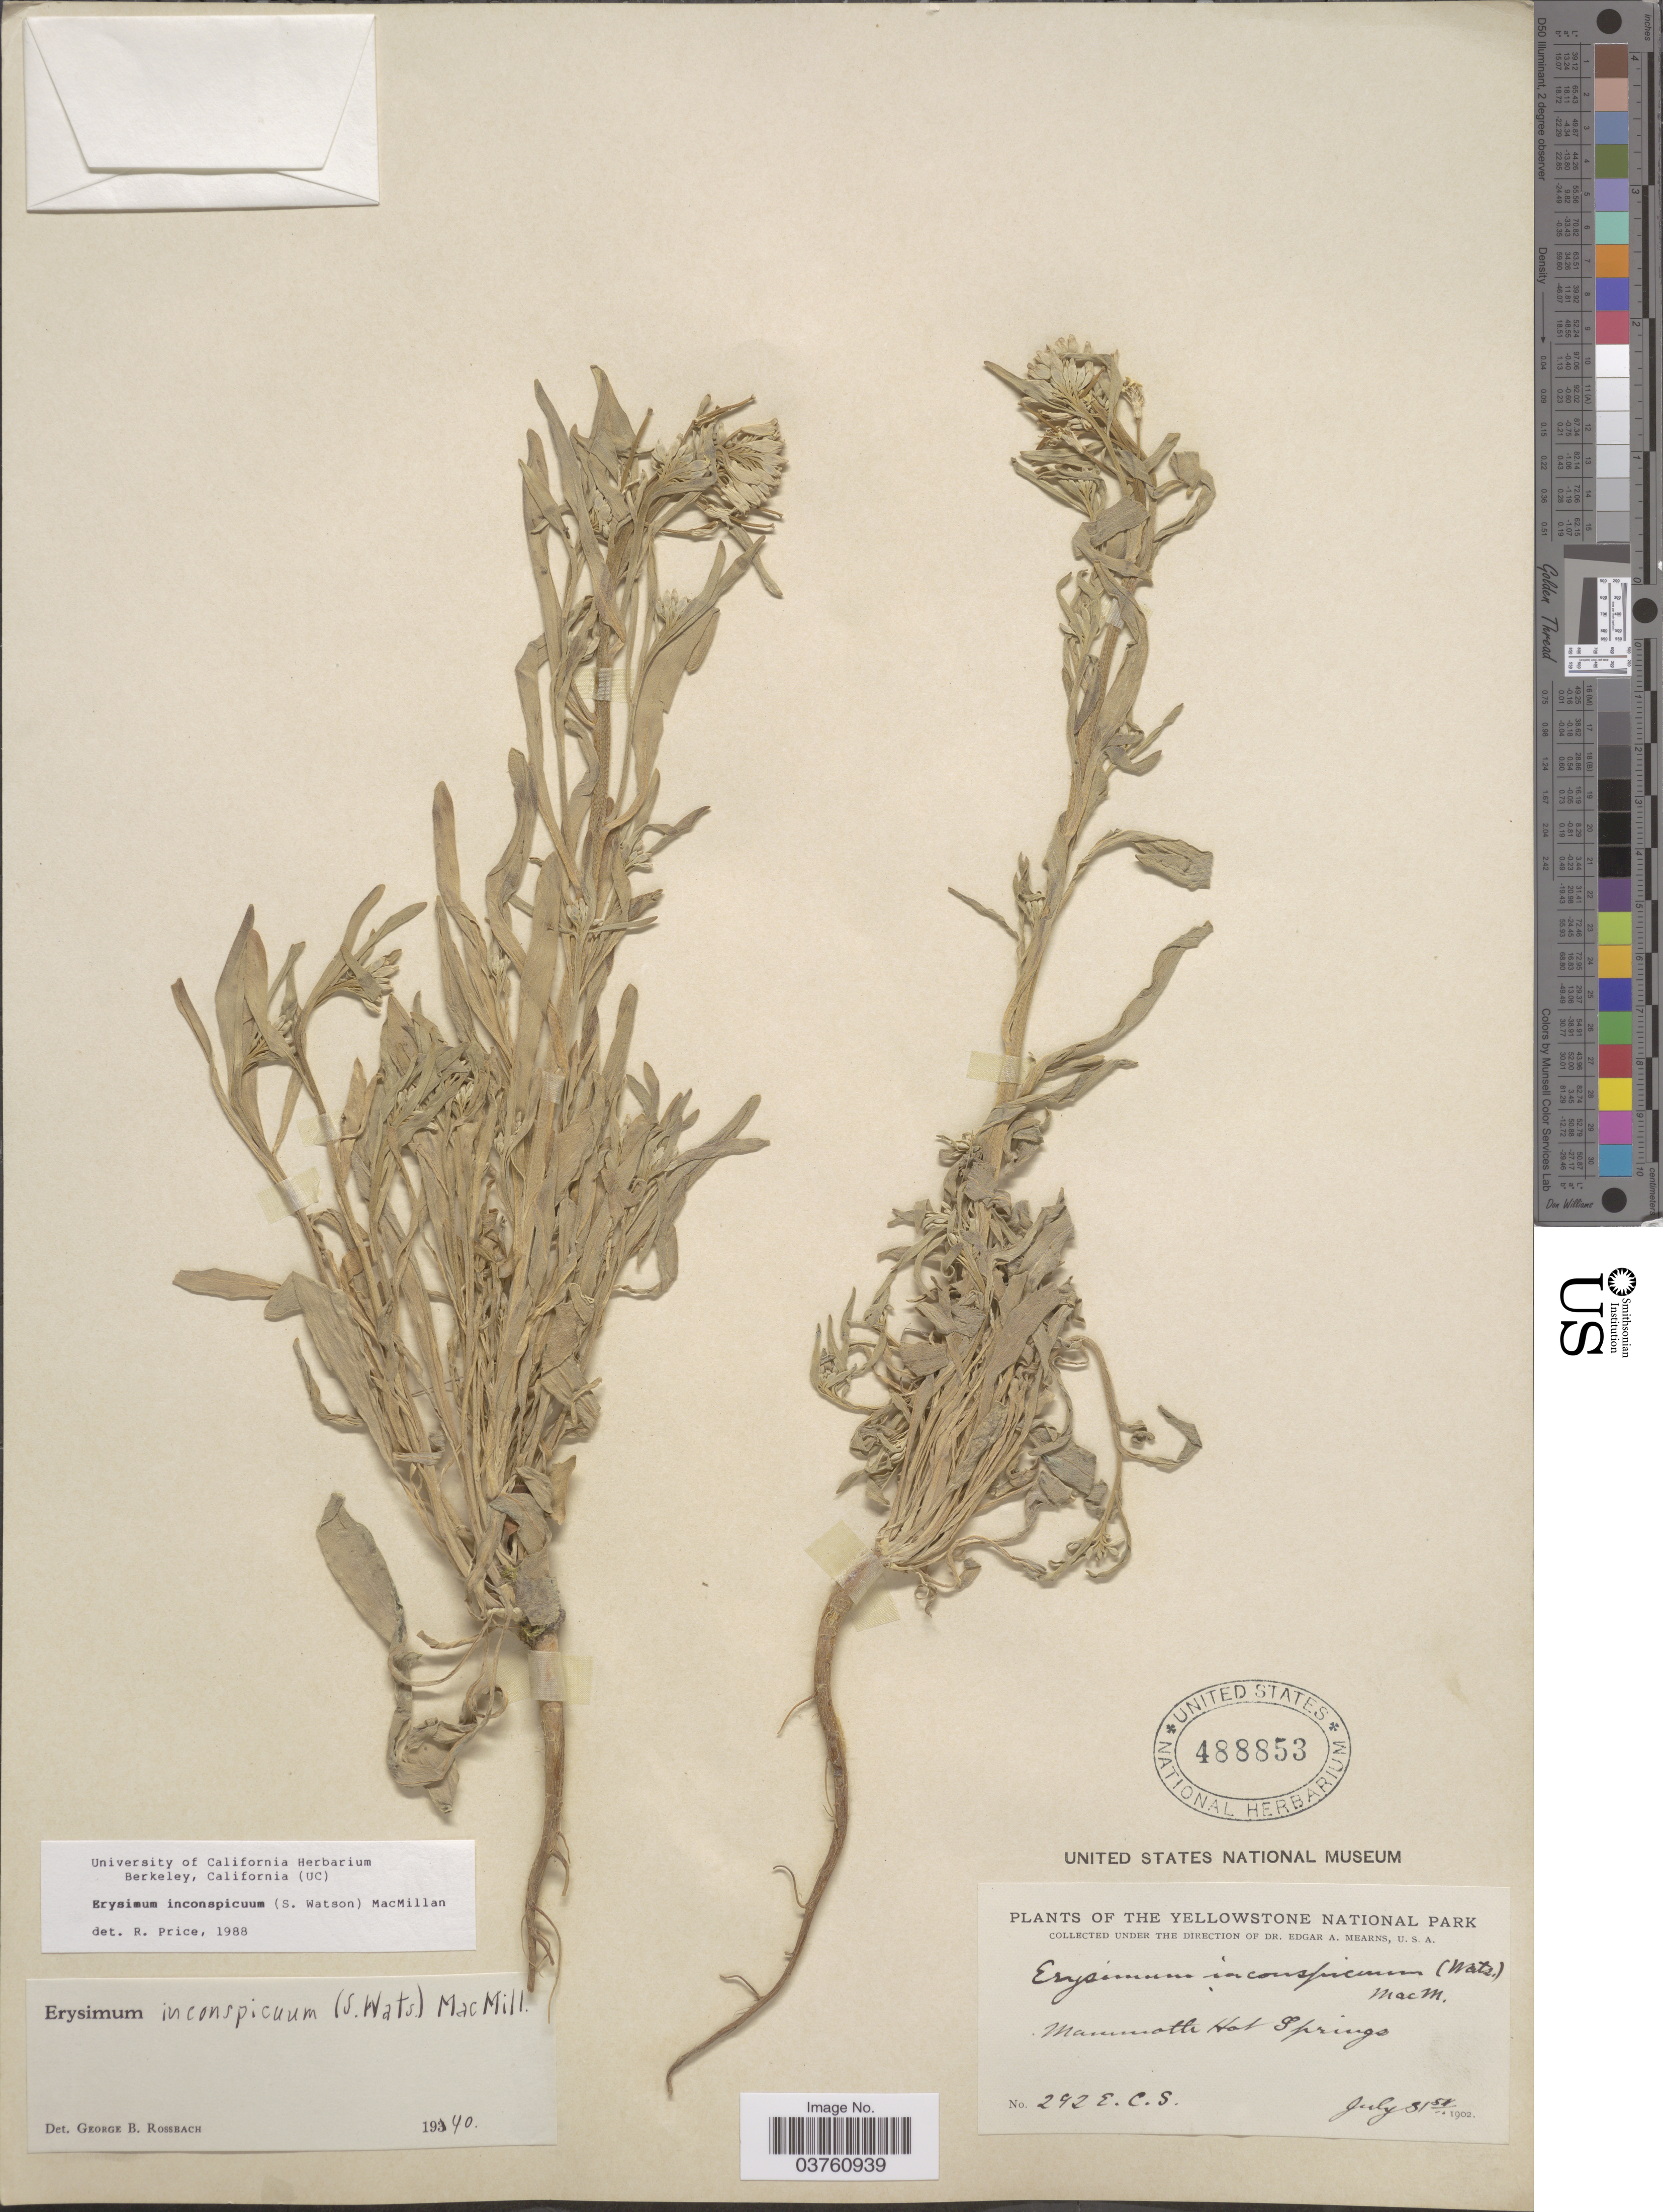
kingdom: Plantae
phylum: Tracheophyta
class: Magnoliopsida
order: Brassicales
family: Brassicaceae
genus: Erysimum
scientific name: Erysimum inconspicuum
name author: (S. Watson) MacMill.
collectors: E. C. Smith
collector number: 292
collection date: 1902-07-31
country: United States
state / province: Wyoming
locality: The Yellowstone National Park. Mammoth Hot Springs.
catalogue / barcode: US 488853